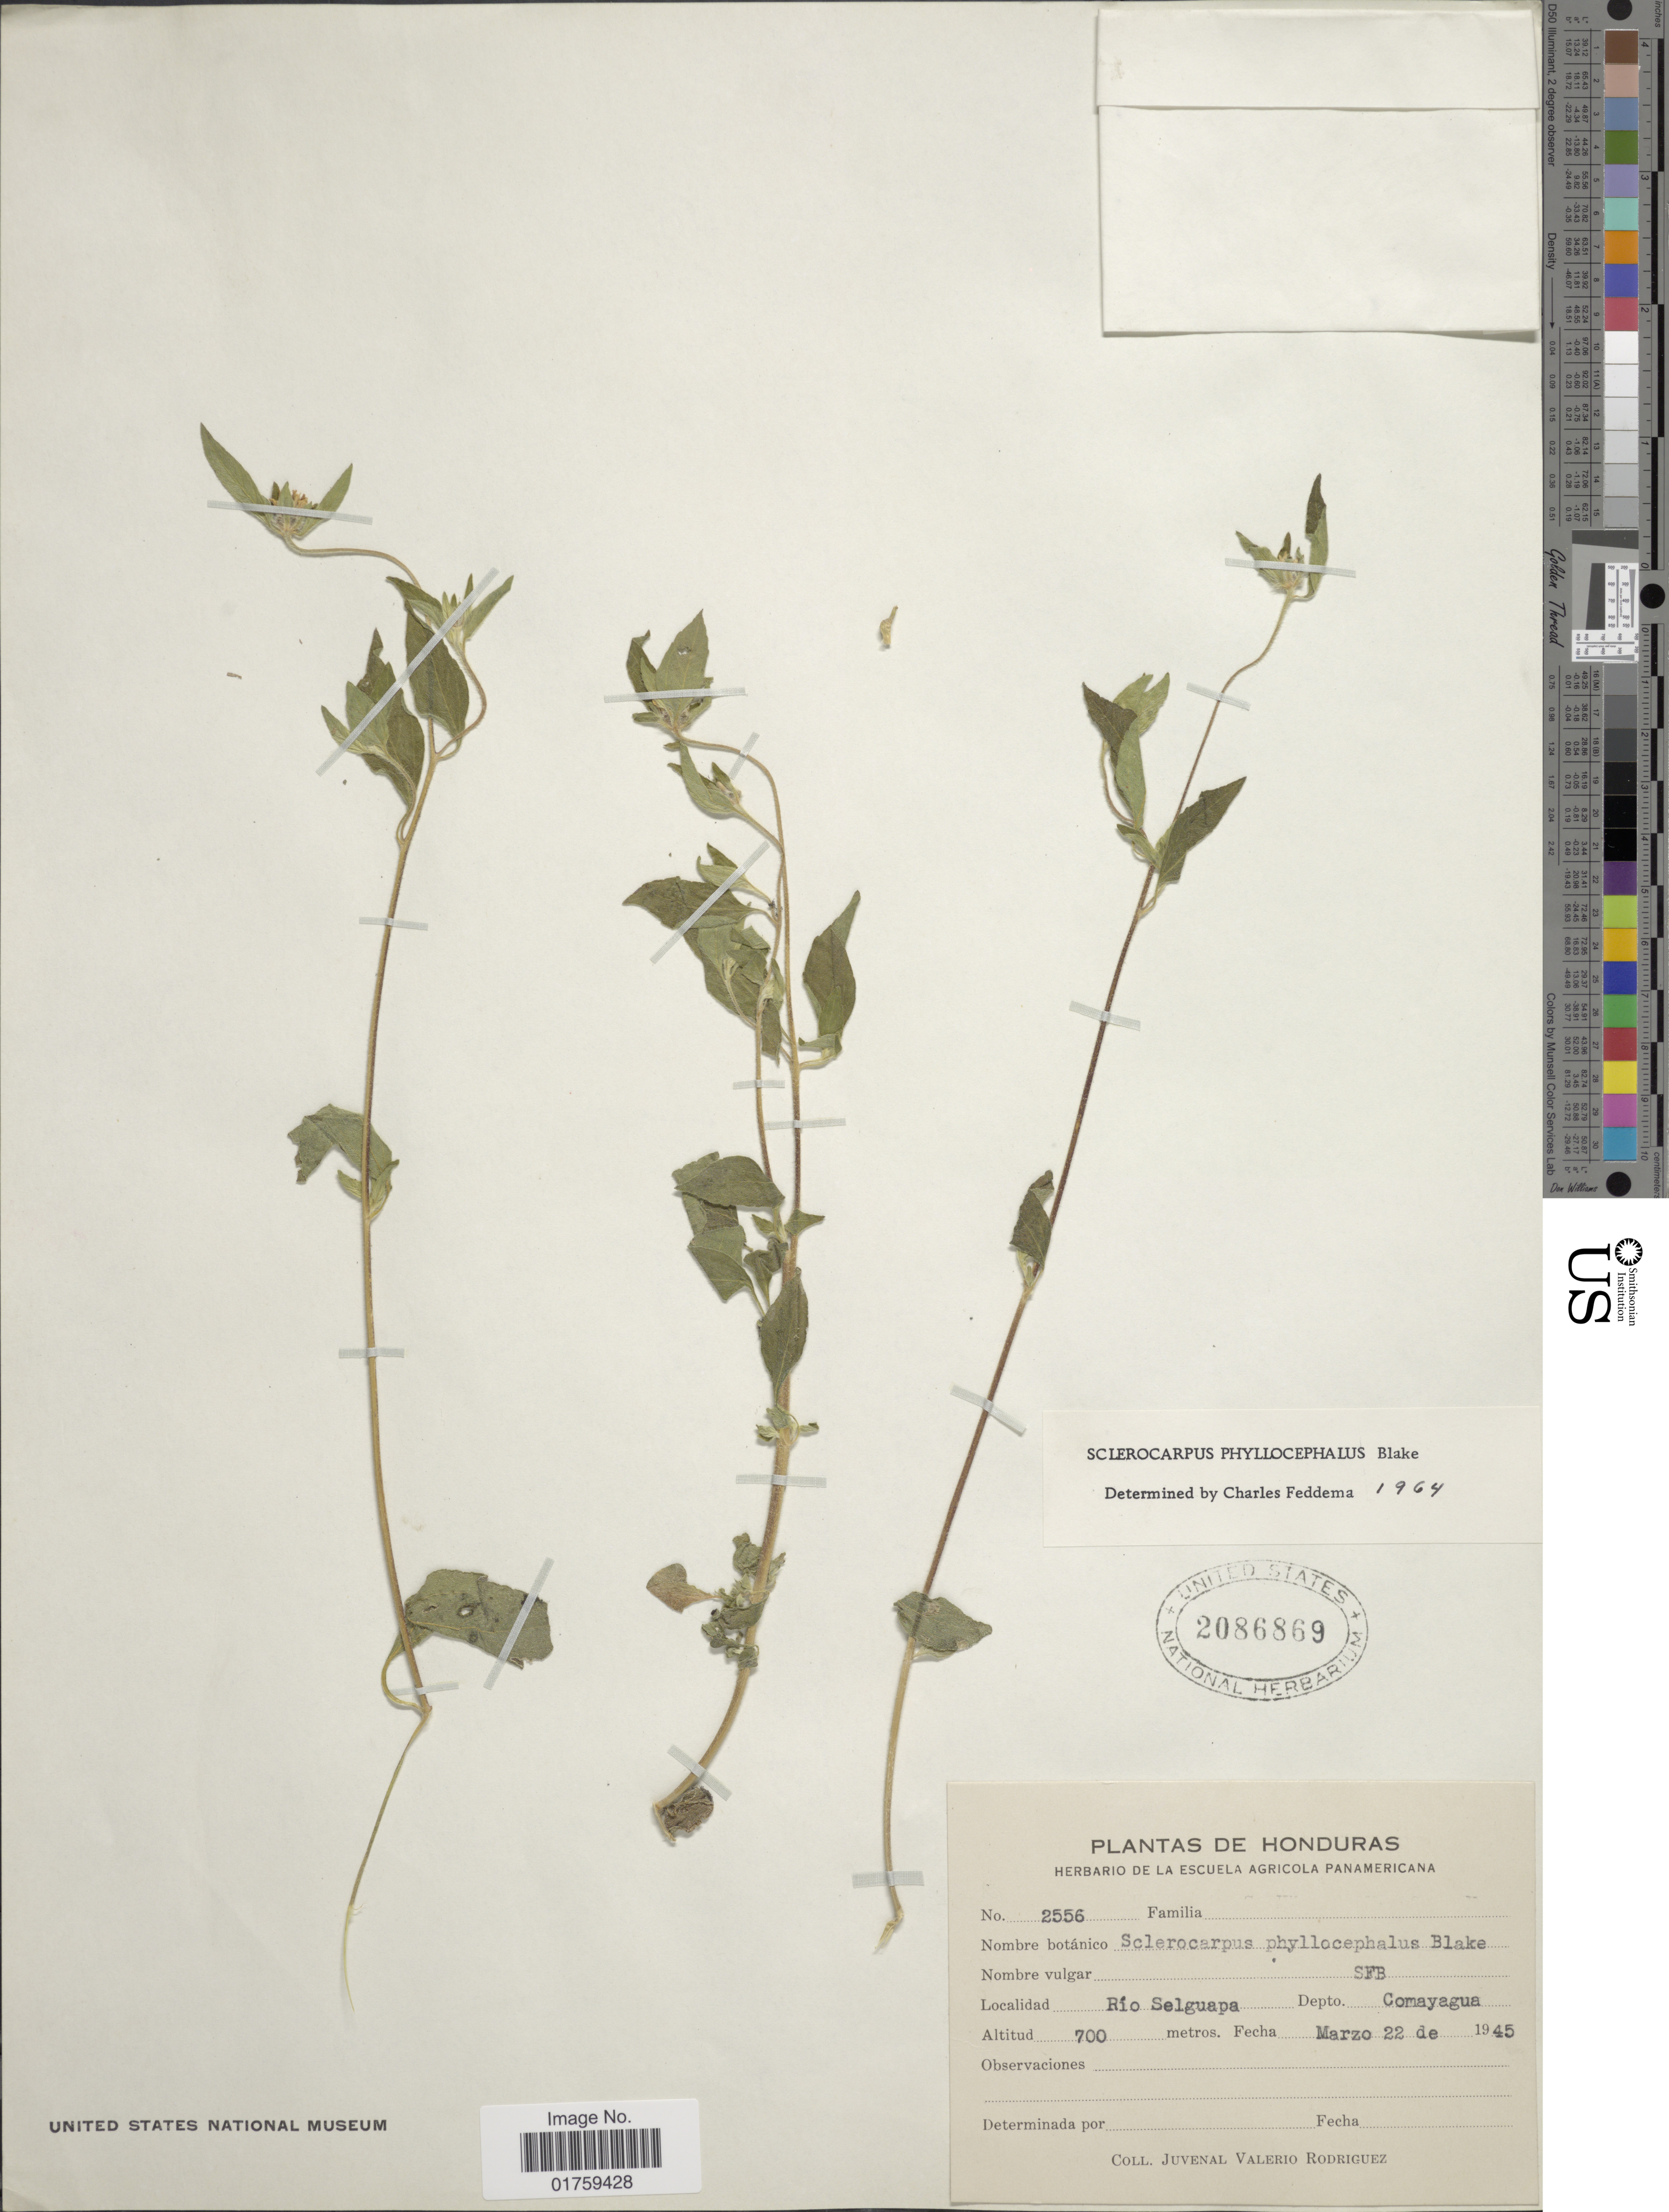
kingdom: Plantae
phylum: Tracheophyta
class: Magnoliopsida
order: Asterales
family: Asteraceae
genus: Sclerocarpus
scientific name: Sclerocarpus phyllocephalus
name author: S.F. Blake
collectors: J. Rodriguez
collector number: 2556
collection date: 1948-03-22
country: Honduras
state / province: Comayagua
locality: Rio Selguapa. Depto. Comayagua.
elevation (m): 700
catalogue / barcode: US 2086869